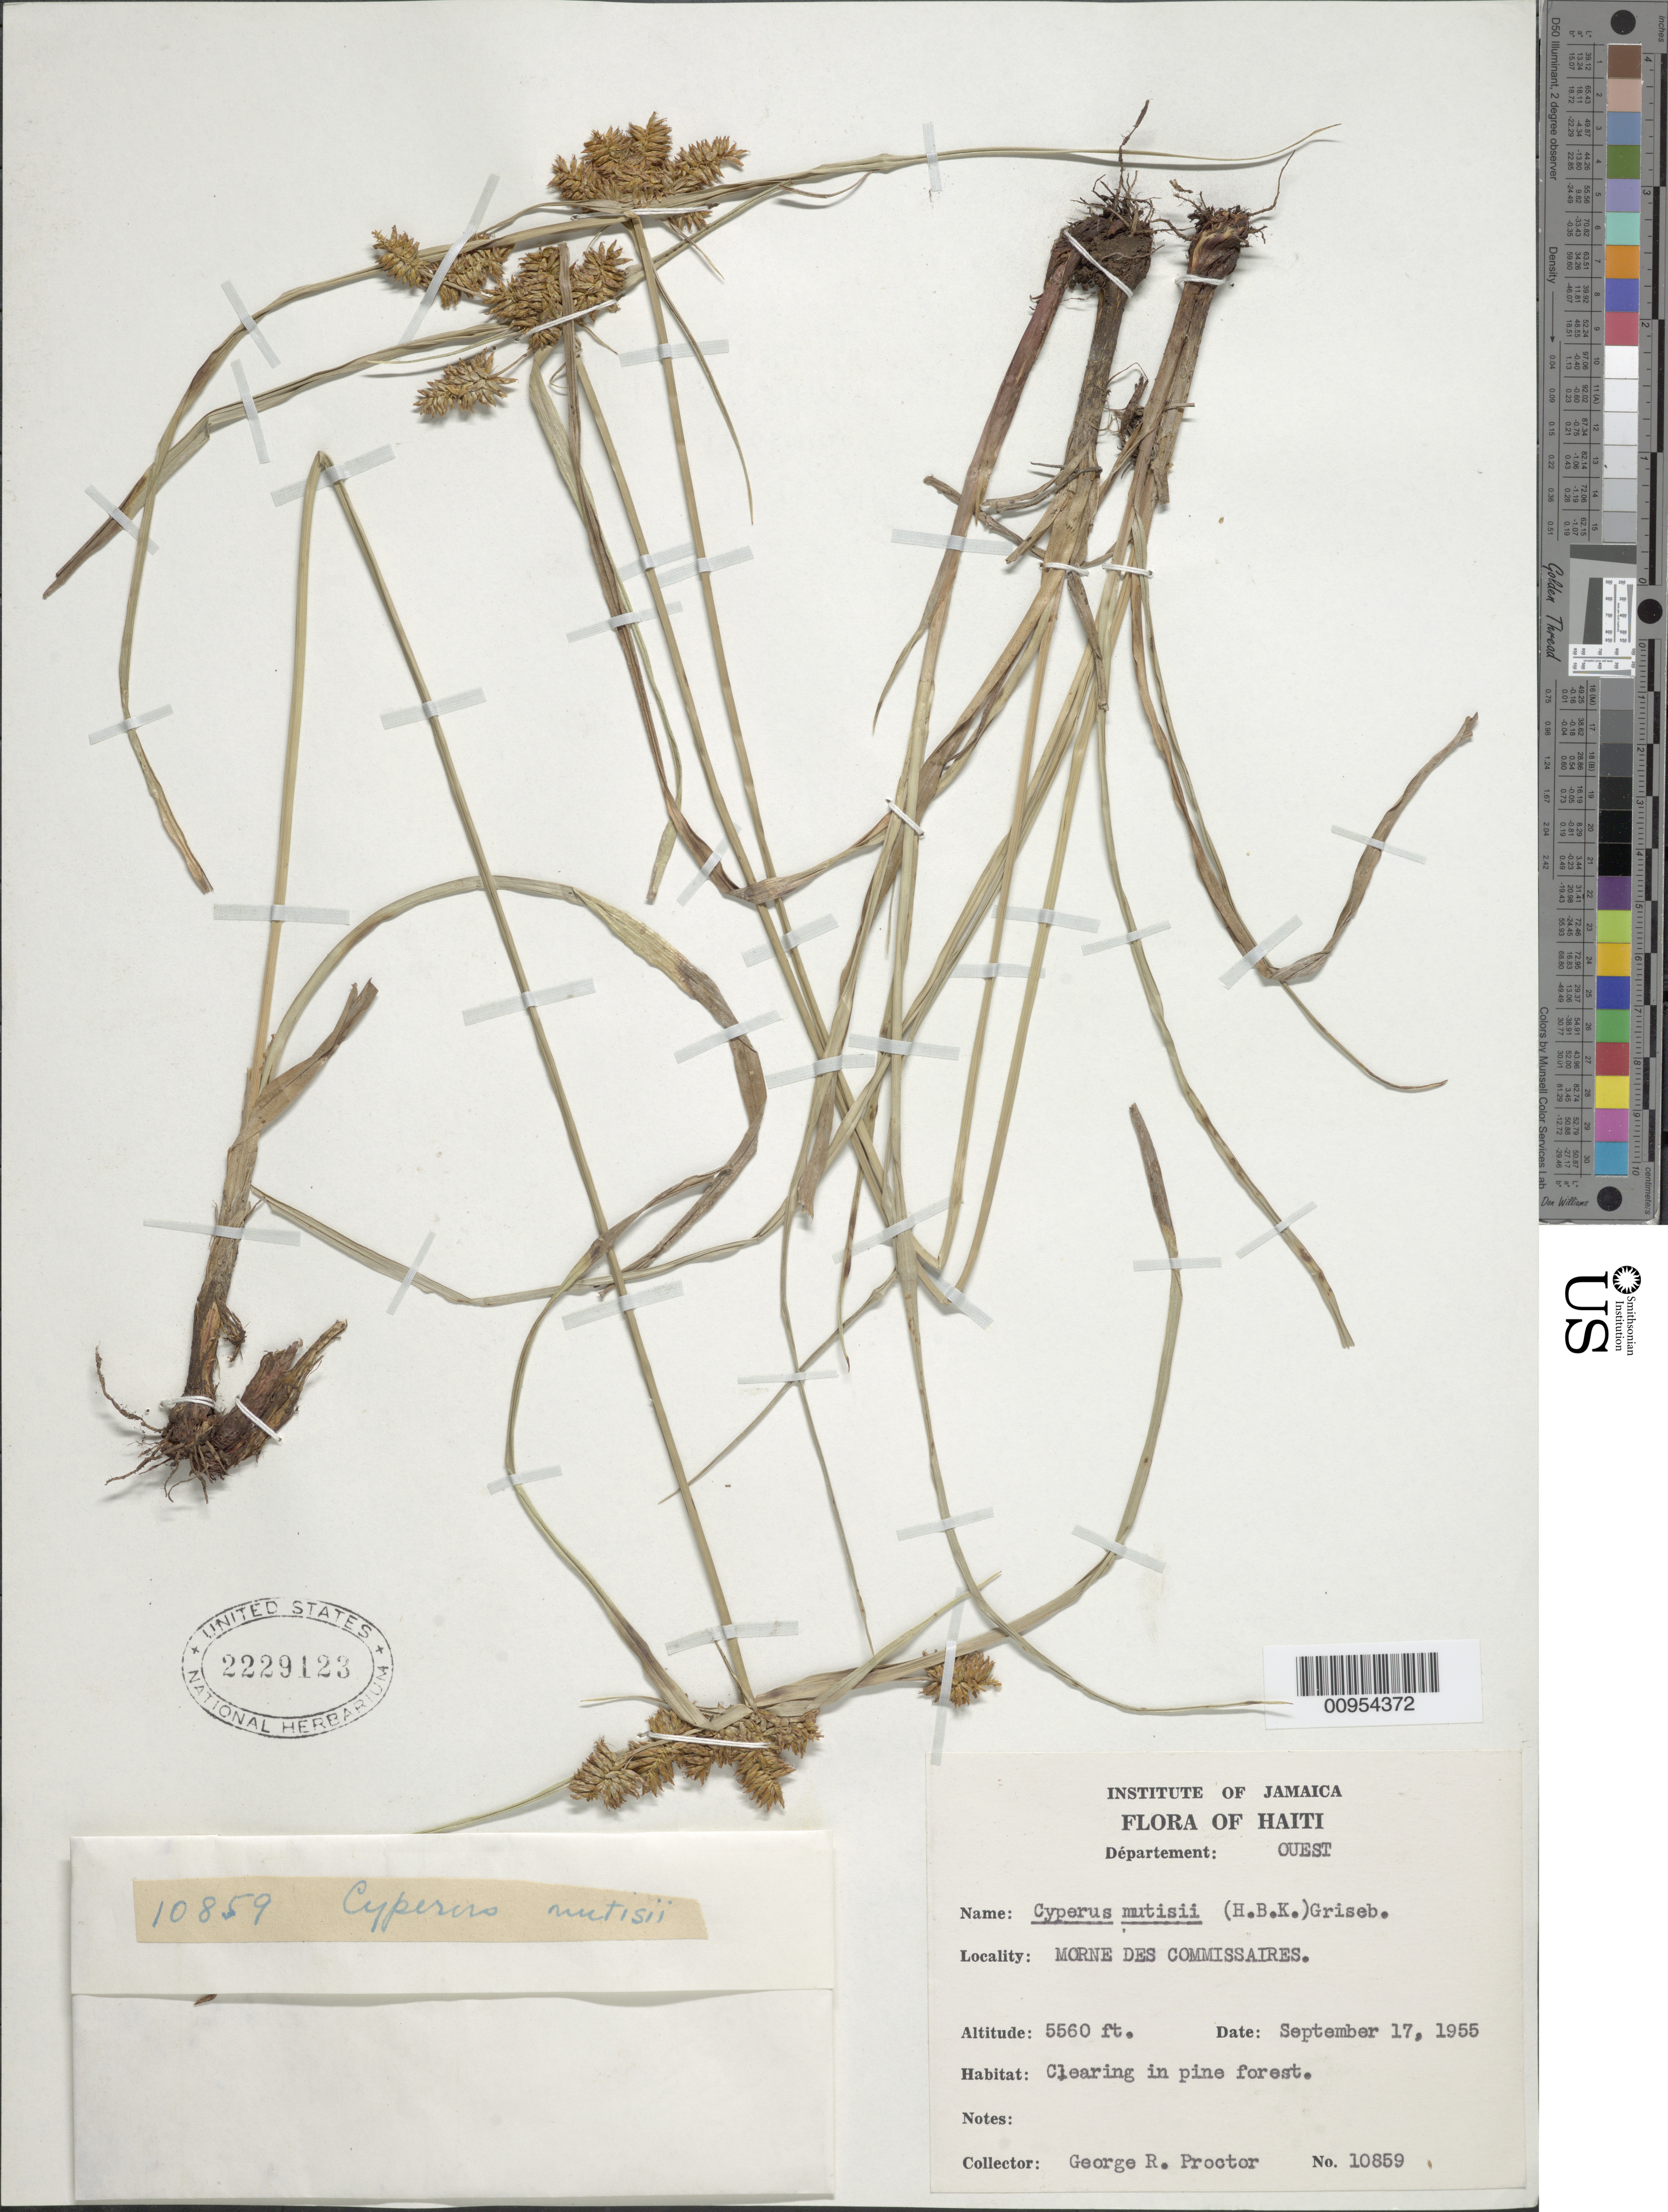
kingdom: Plantae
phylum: Tracheophyta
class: Liliopsida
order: Poales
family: Cyperaceae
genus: Cyperus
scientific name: Cyperus mutisii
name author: (Kunth) Andersson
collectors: G. R. Proctor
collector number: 10859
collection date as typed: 17 Sep 1955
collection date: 1955-09-17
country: Haiti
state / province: Ouest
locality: Morne des Commissaires, pine forest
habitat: Clearing in pine forest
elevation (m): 1695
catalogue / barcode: US 2229123